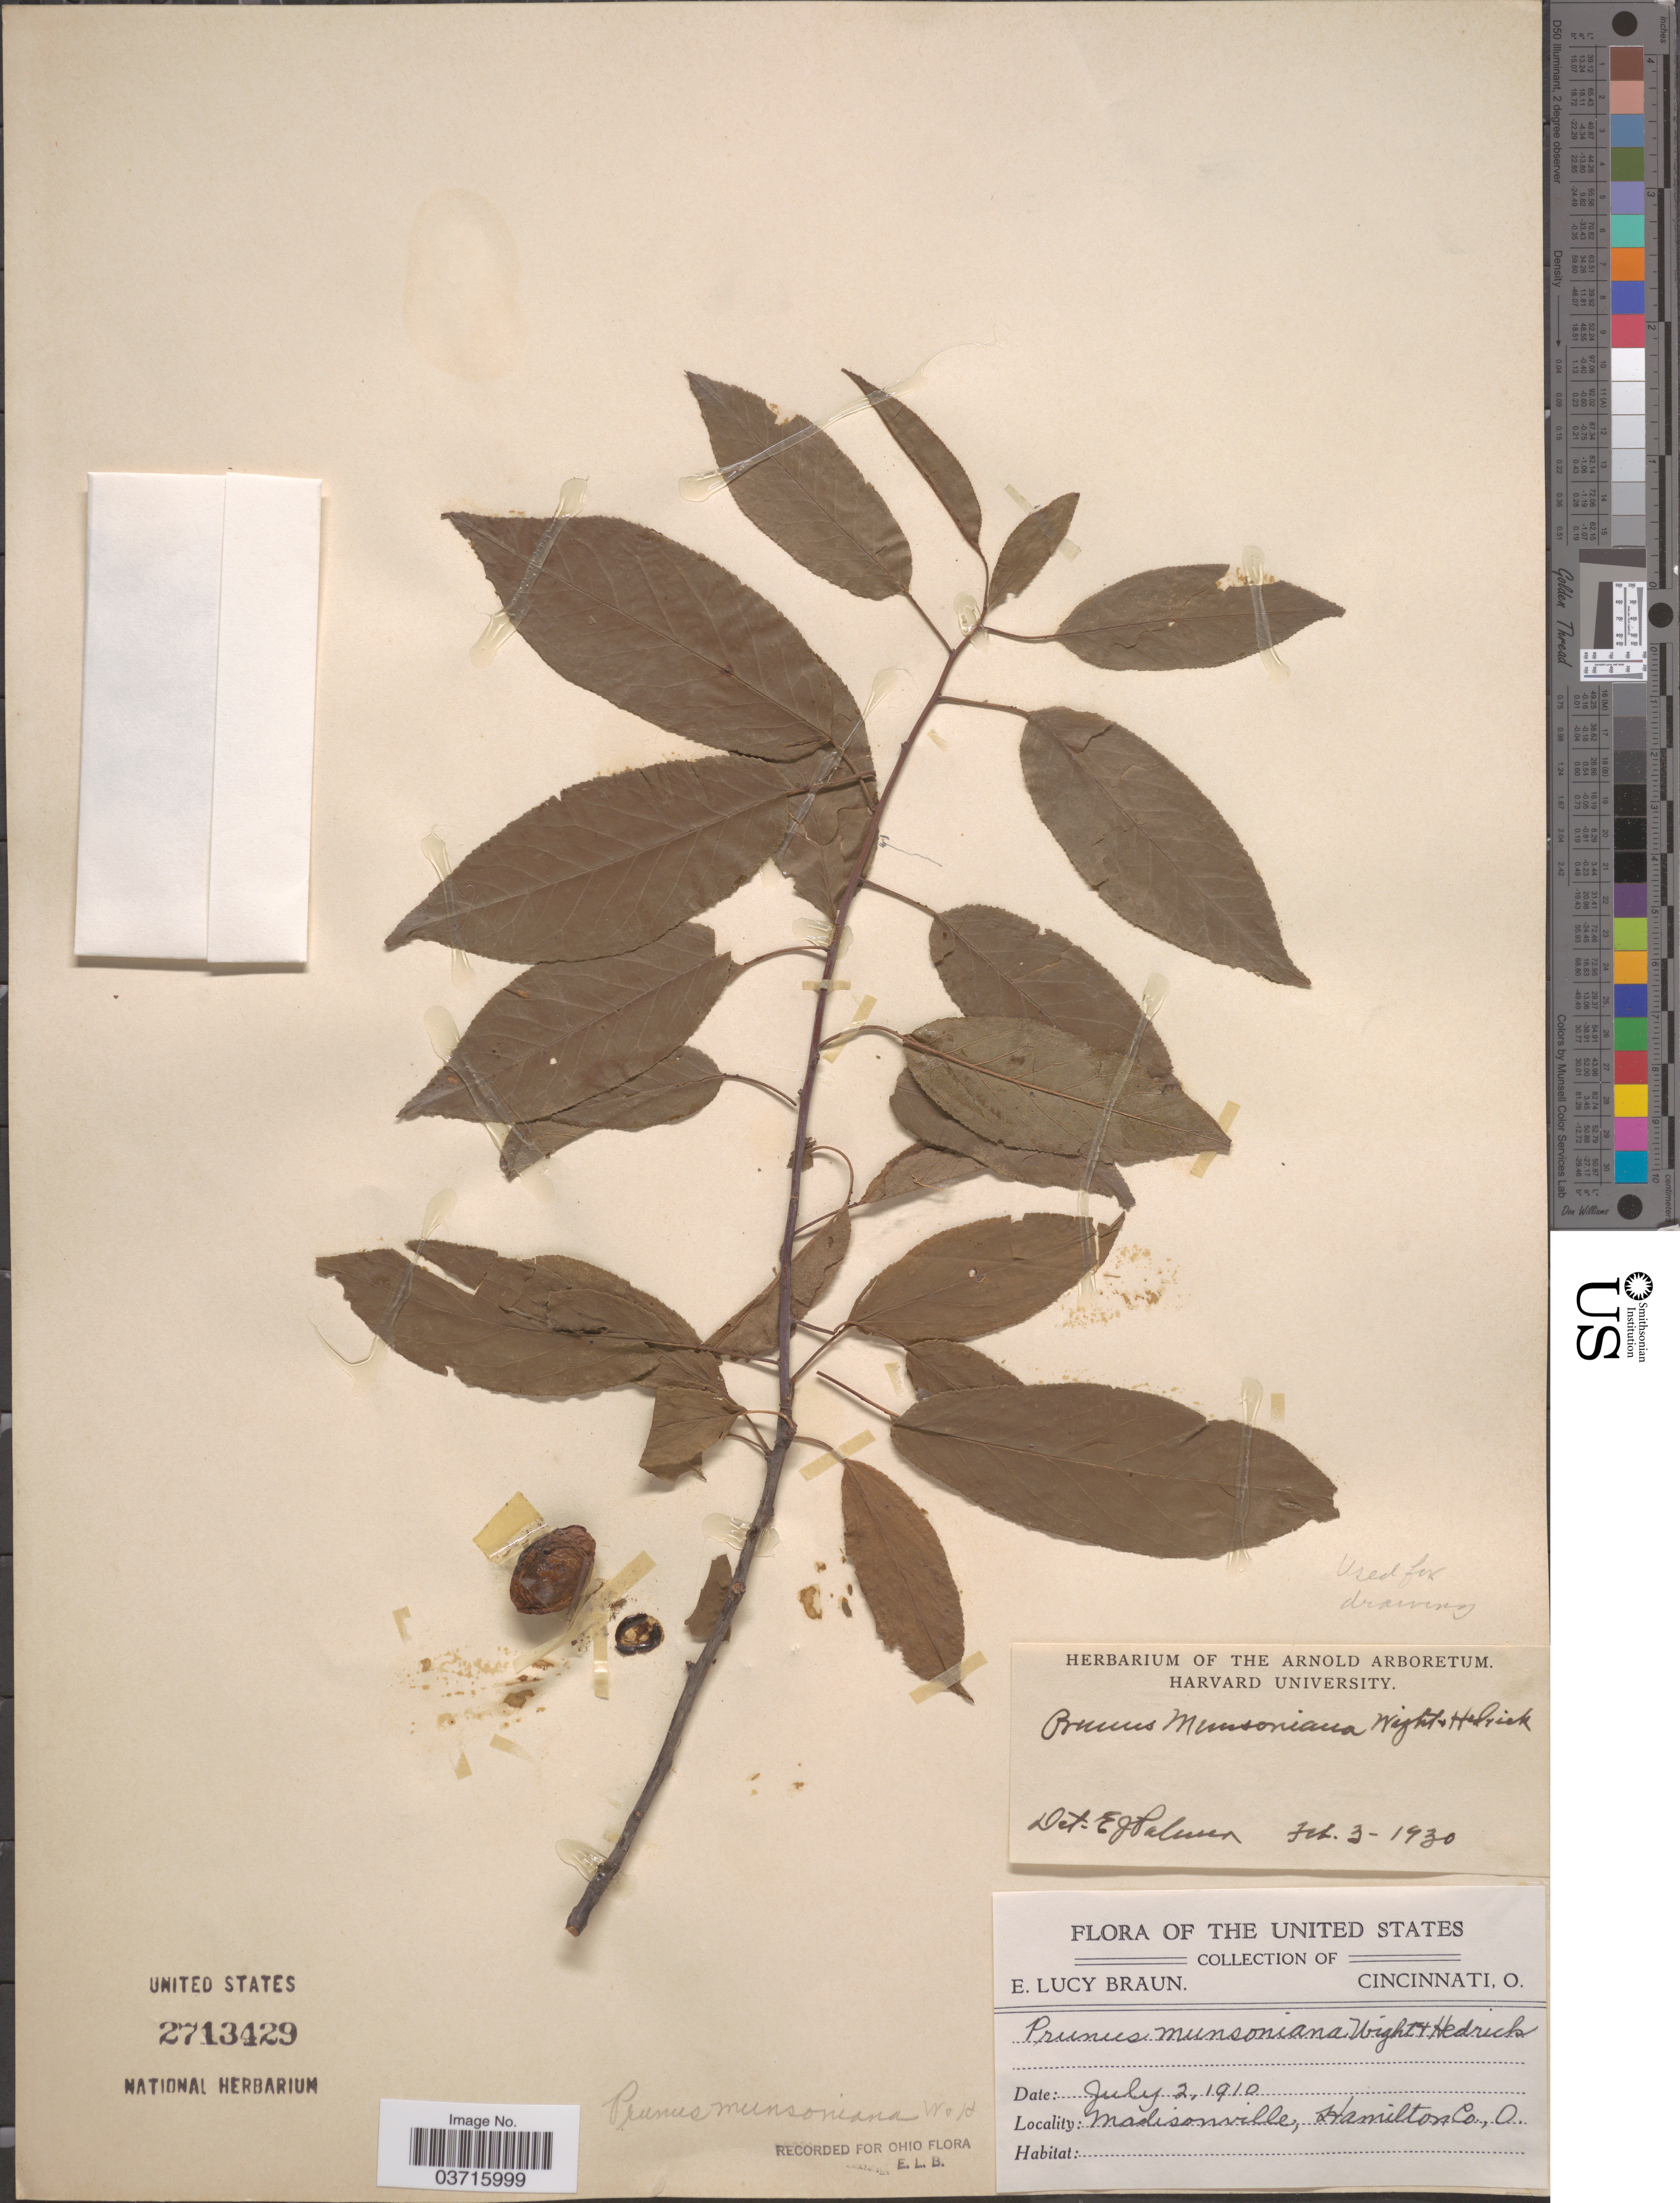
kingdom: Plantae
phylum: Tracheophyta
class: Magnoliopsida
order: Rosales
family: Rosaceae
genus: Prunus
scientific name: Prunus munsoniana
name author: W. Wight & Hedrick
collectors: E. L. Braun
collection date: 1910-07-02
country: United States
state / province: Ohio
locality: Madisonville, Hamilton Co.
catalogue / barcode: US 2713429